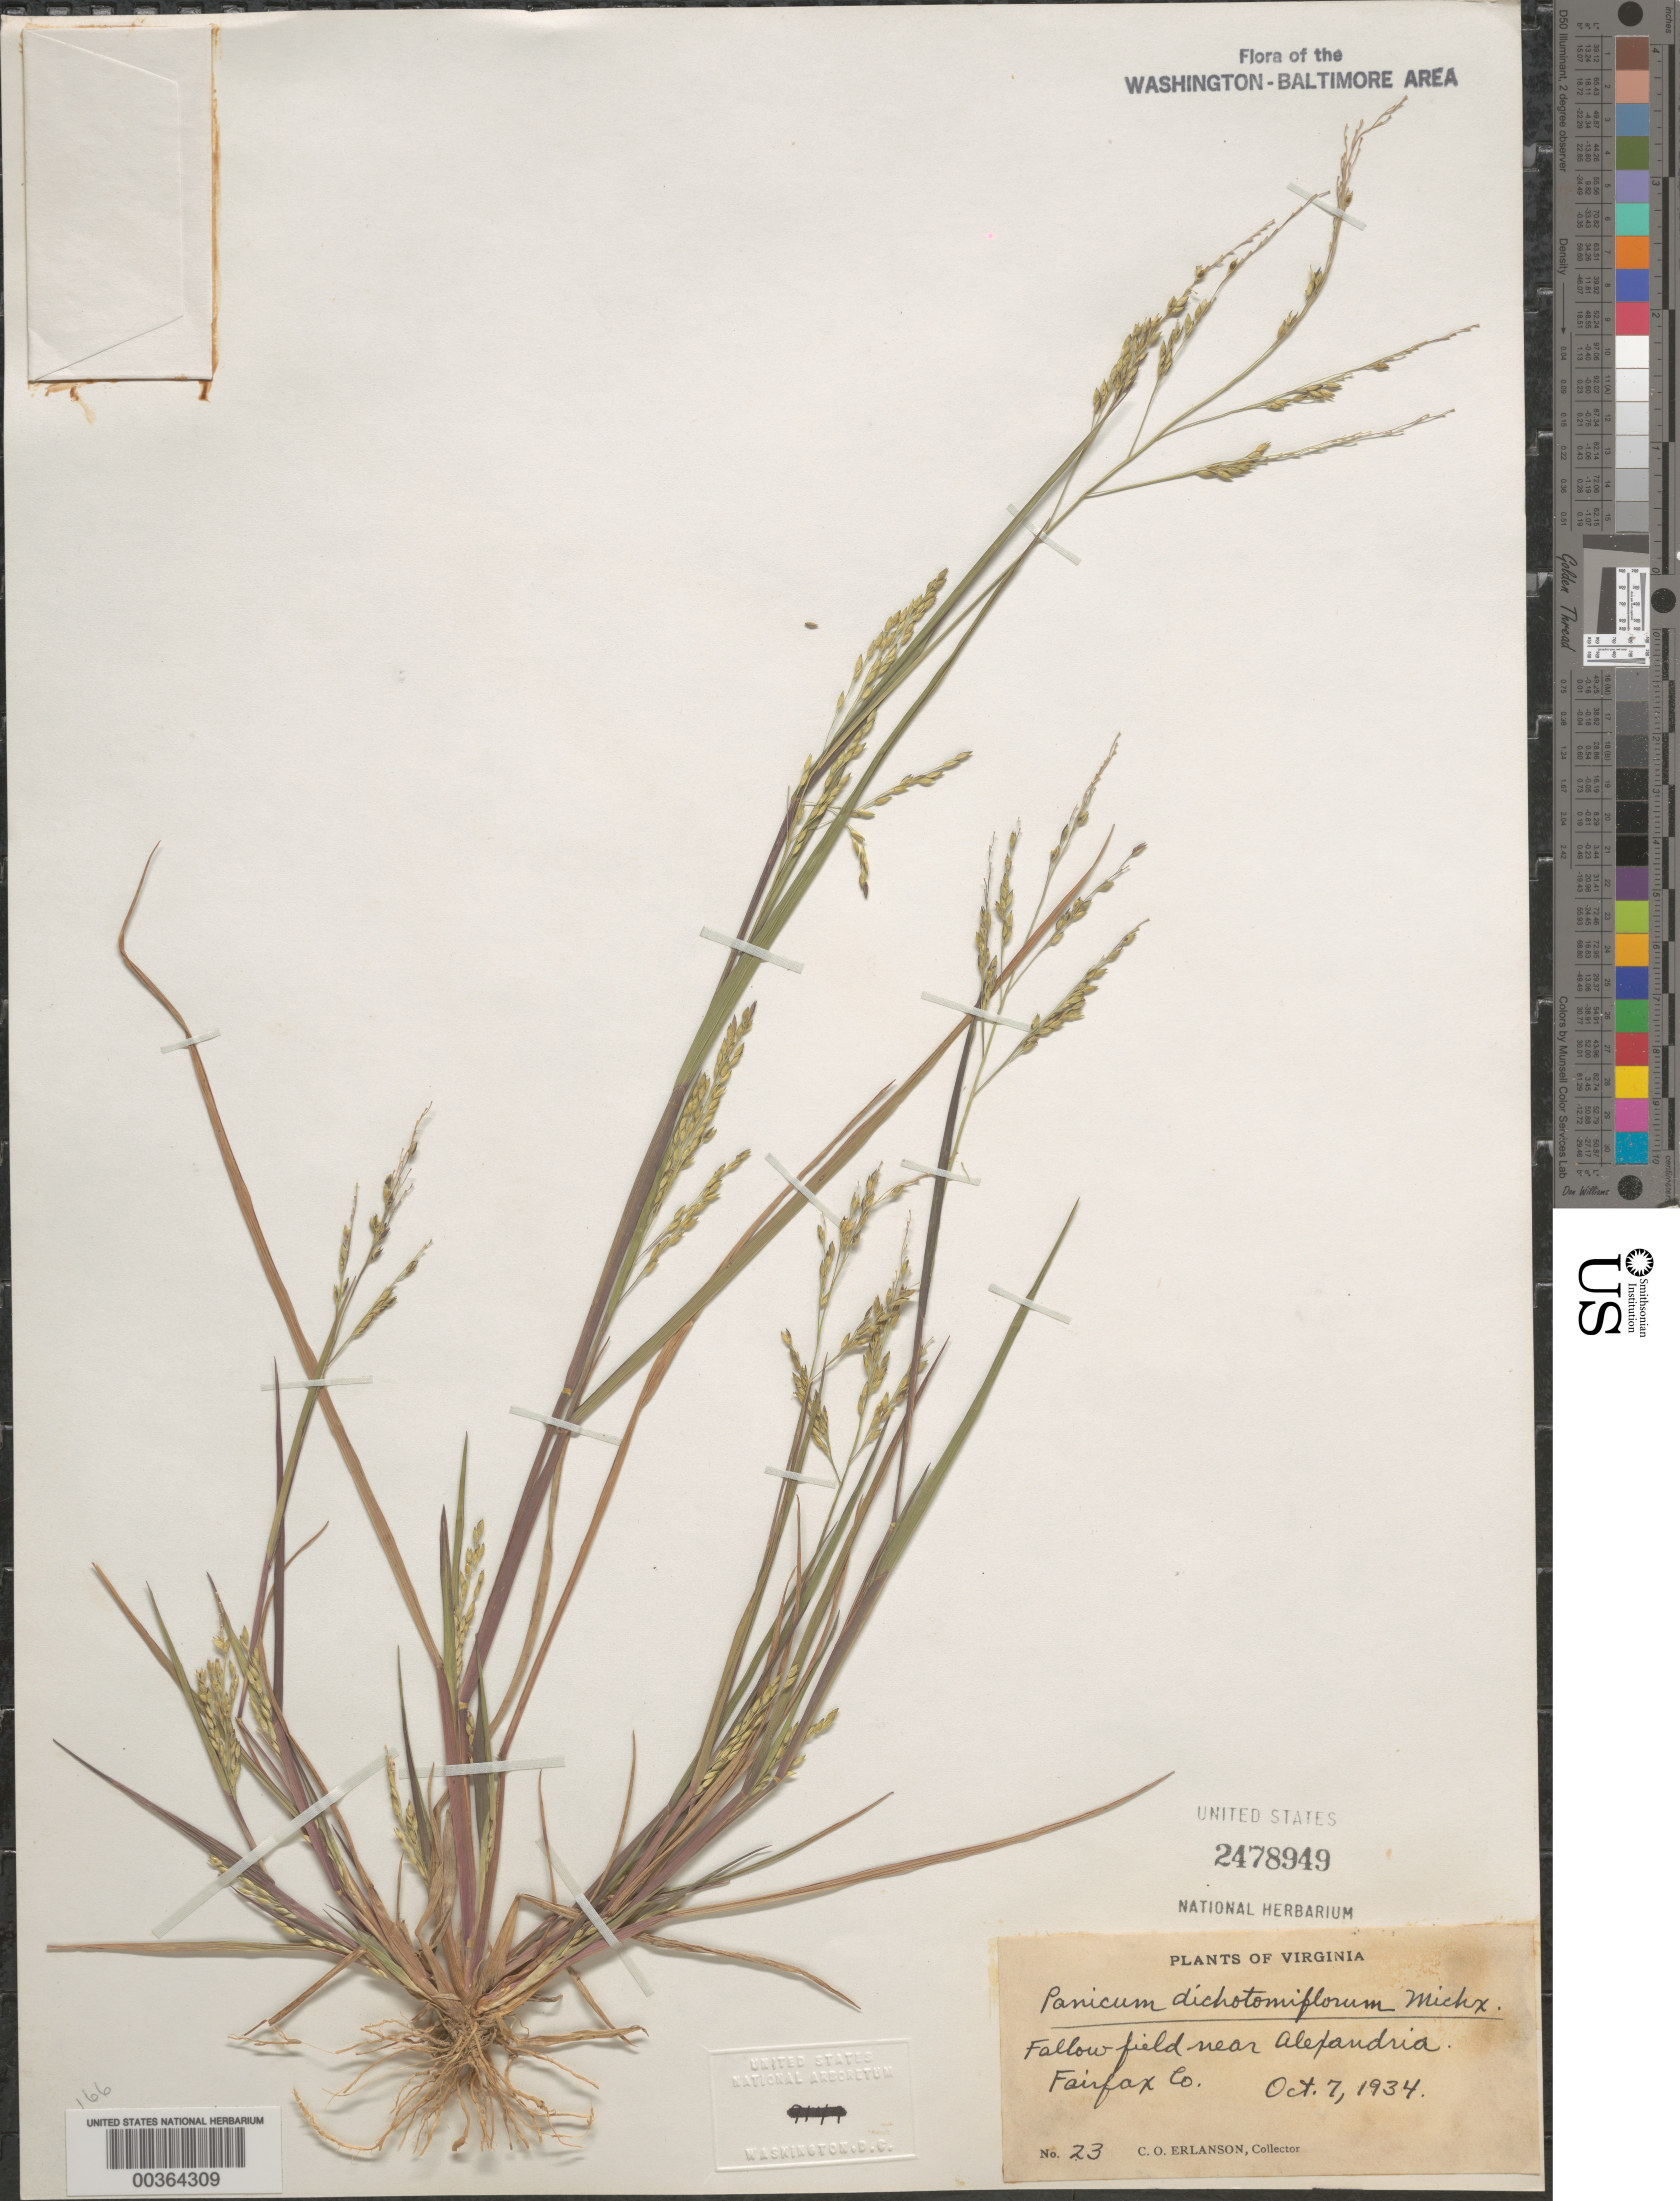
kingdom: Plantae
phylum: Tracheophyta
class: Liliopsida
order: Poales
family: Poaceae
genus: Panicum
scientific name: Panicum dichotomiflorum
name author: Michx.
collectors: C. O. Erlanson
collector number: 23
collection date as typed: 07 Oct 1934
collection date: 1934-10-07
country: United States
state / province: Virginia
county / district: Fairfax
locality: Near Alexandria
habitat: Fallow field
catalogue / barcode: US 2478949